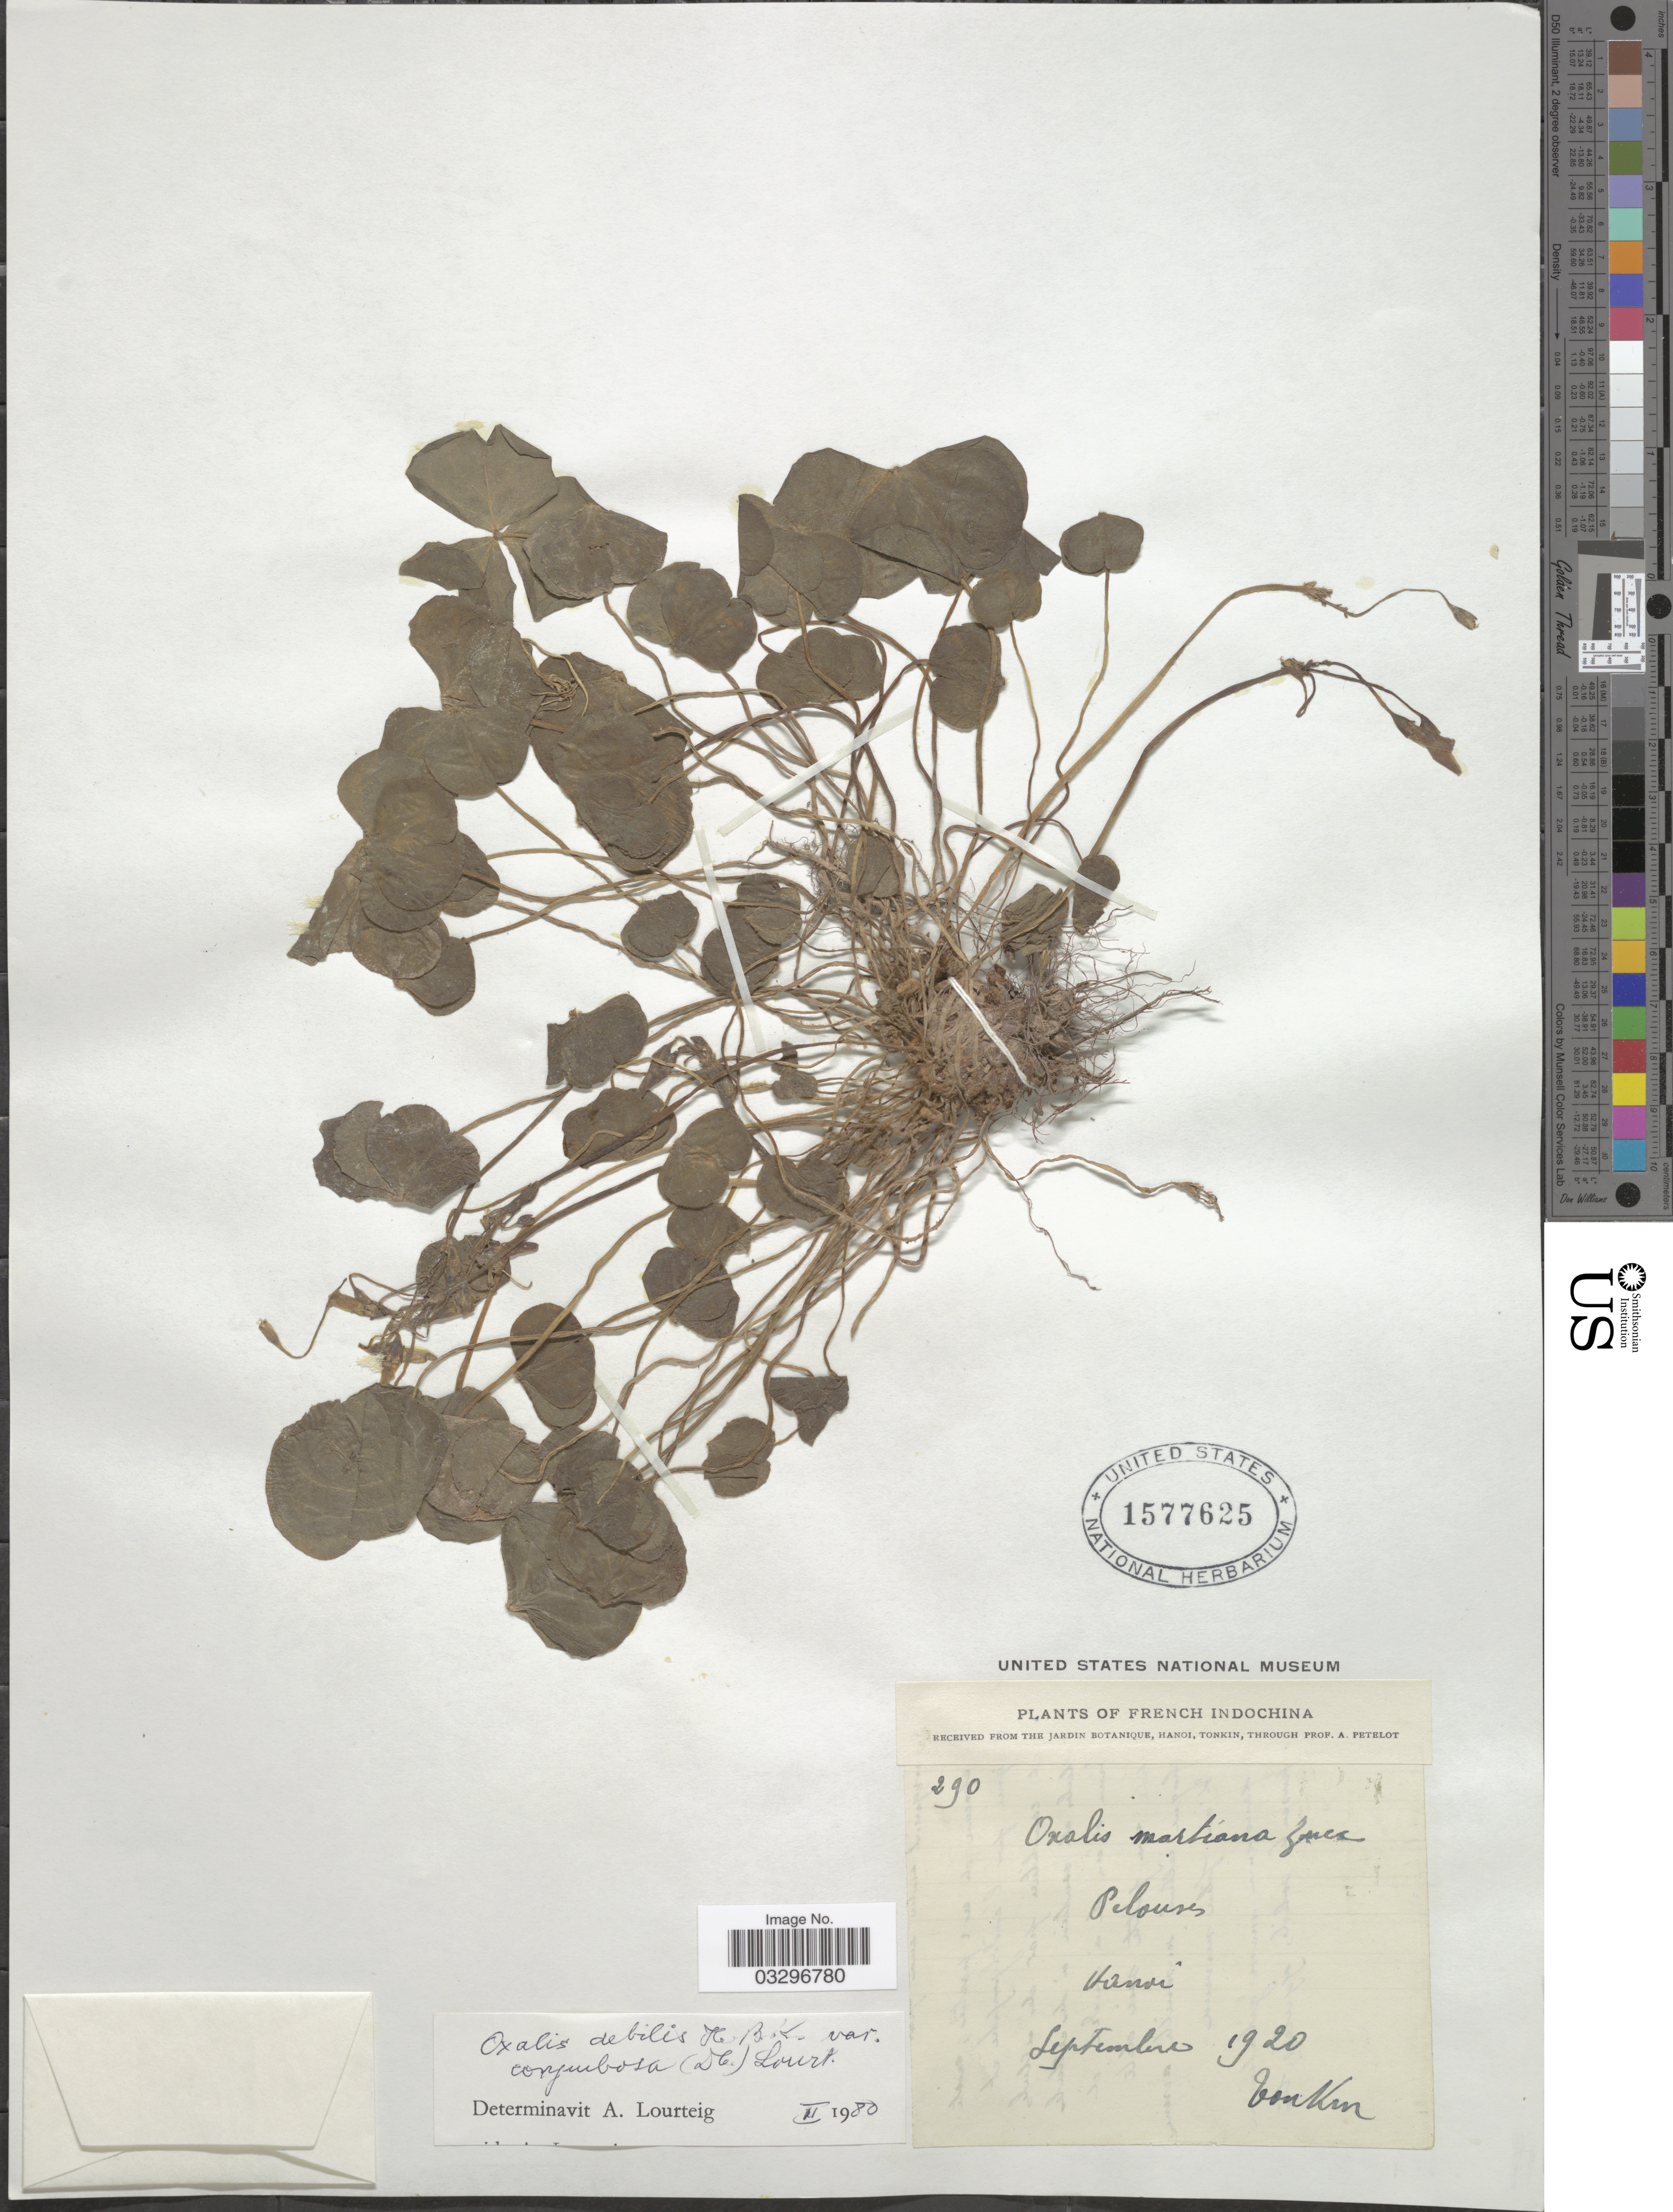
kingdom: Plantae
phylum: Tracheophyta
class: Magnoliopsida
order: Oxalidales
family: Oxalidaceae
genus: Oxalis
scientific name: Oxalis debilis var. corymbosa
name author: (DC.) Lourteig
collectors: A. Petelot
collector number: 290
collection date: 1920-09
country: Vietnam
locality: French IndoChina, Hanoi.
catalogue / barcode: US 1577625